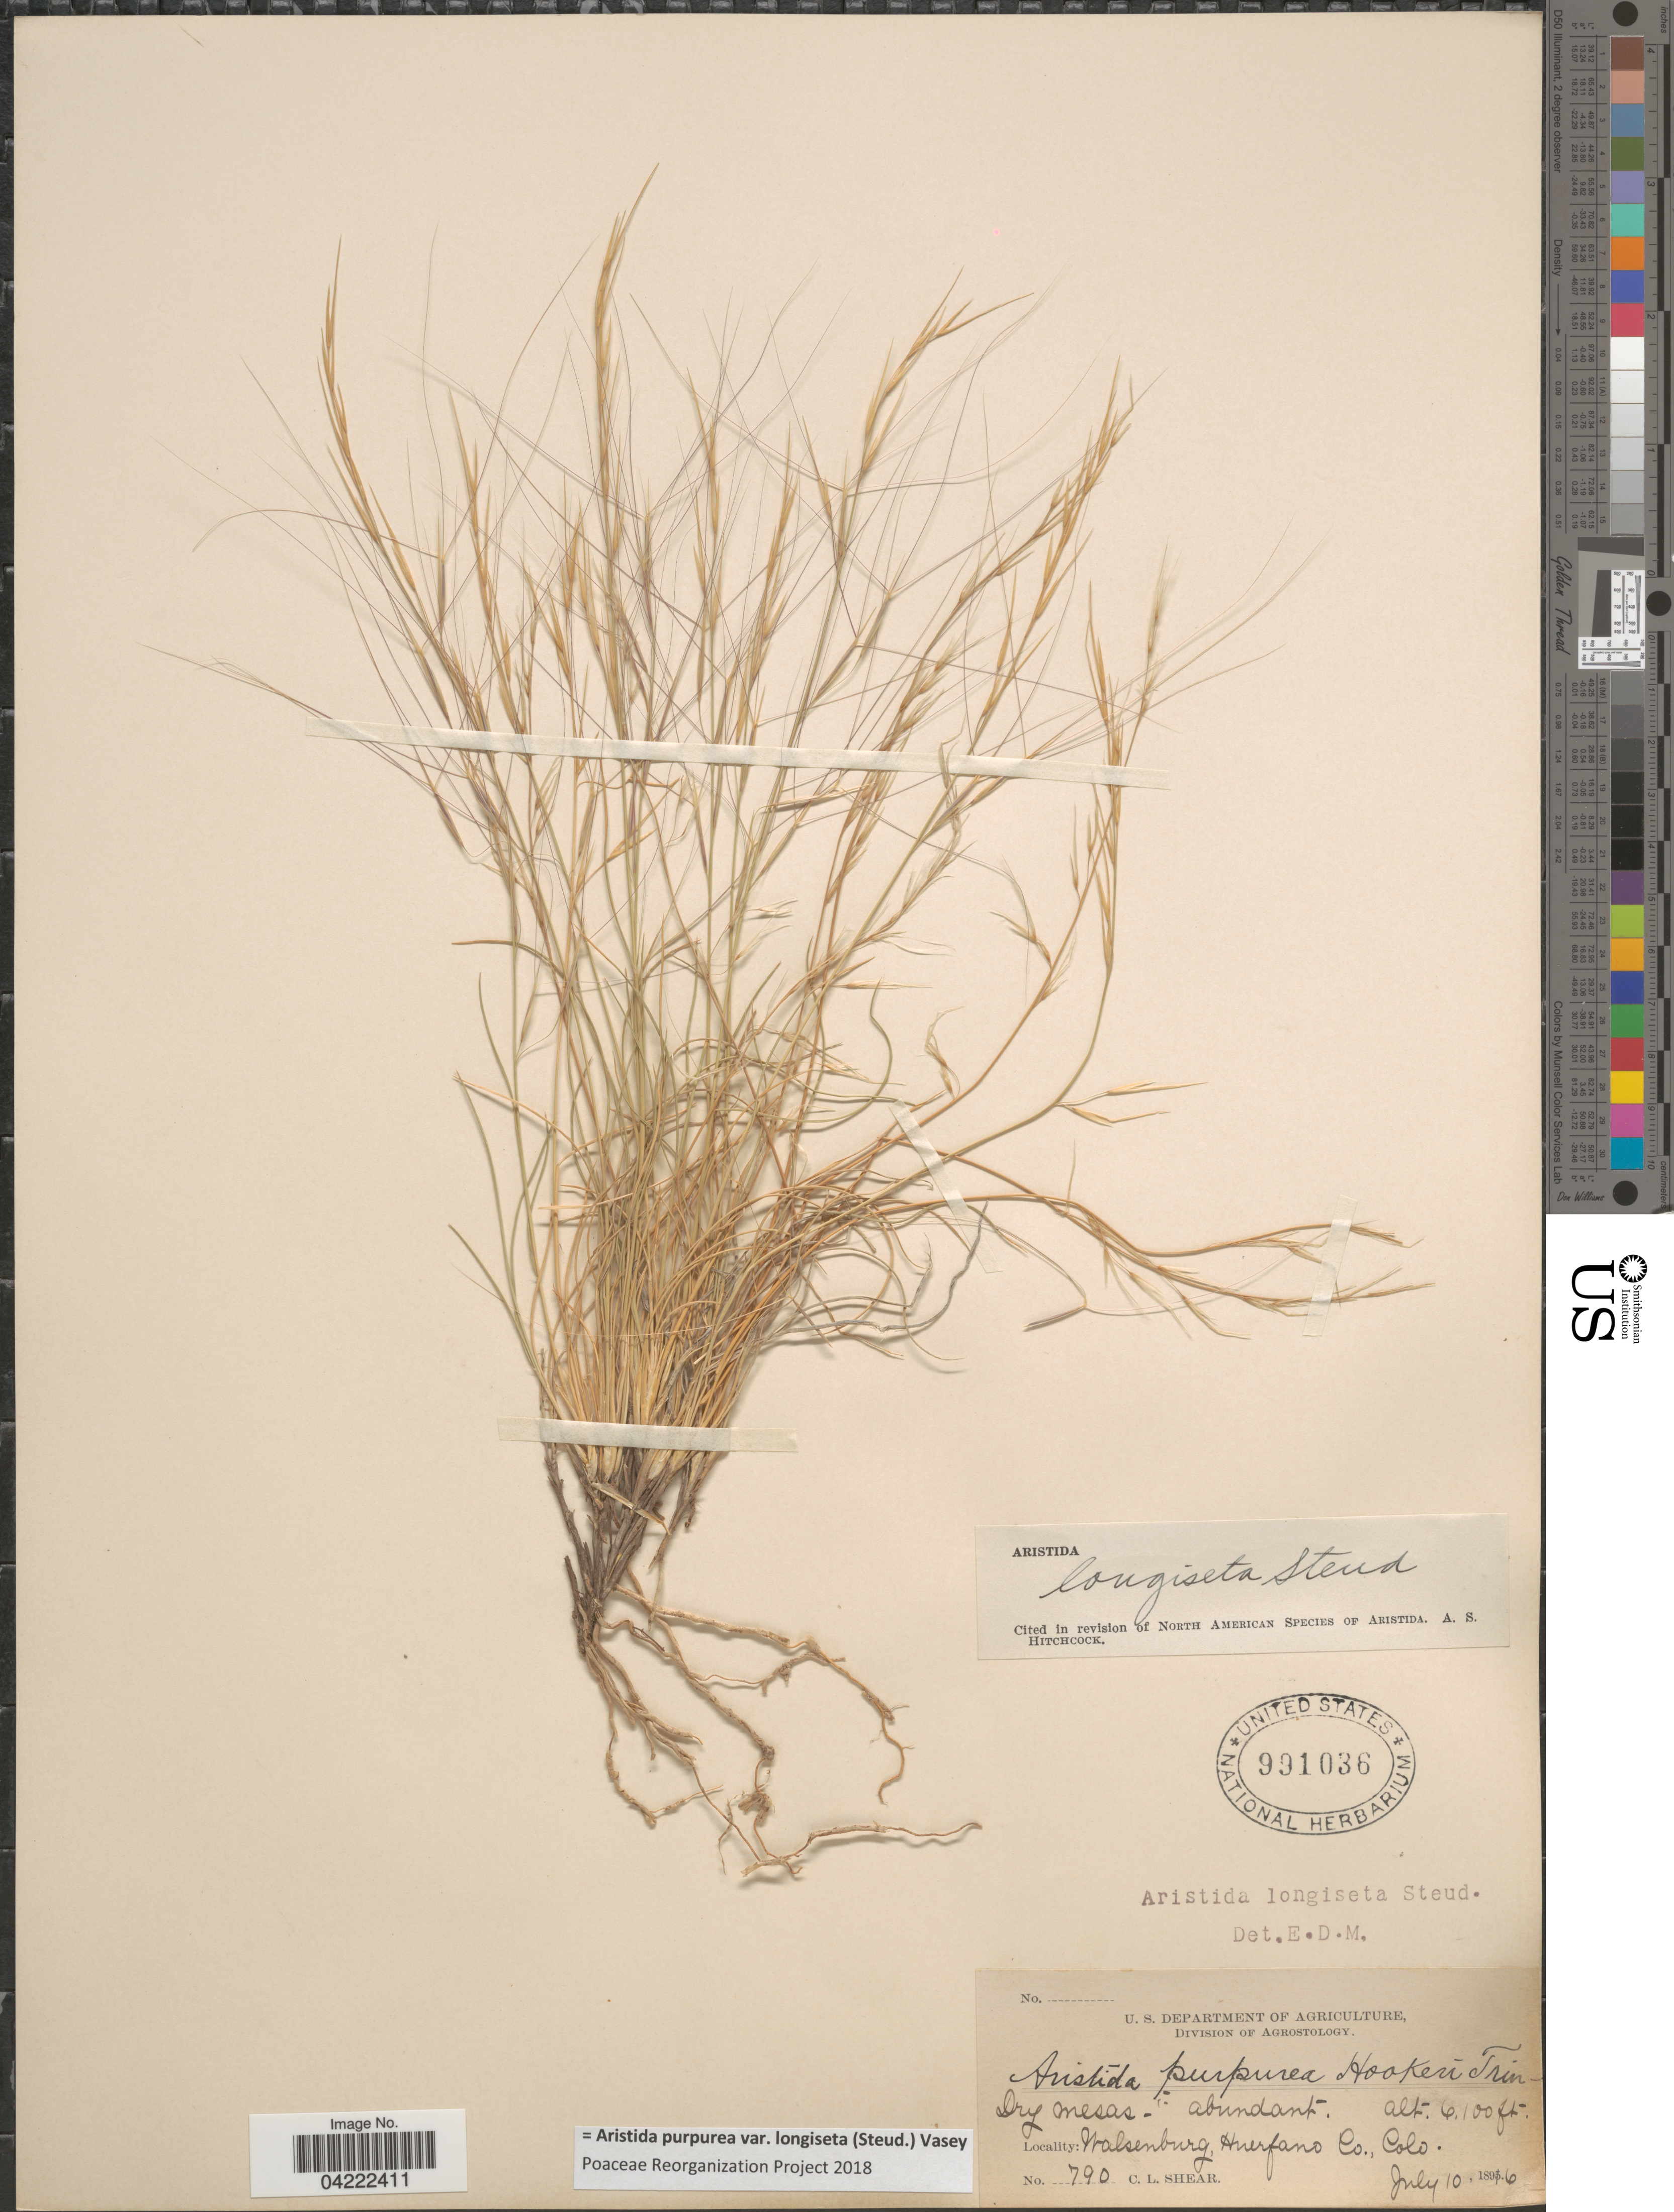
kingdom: Plantae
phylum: Tracheophyta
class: Liliopsida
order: Poales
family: Poaceae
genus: Aristida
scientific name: Aristida purpurea var. longiseta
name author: (Steud.) Vasey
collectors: C. L. Shear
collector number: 790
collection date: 1896-07-10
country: United States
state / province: Colorado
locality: Dry mesas - abundant. Walsenburg, Huerfano Co.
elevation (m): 1859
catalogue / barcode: US 991036